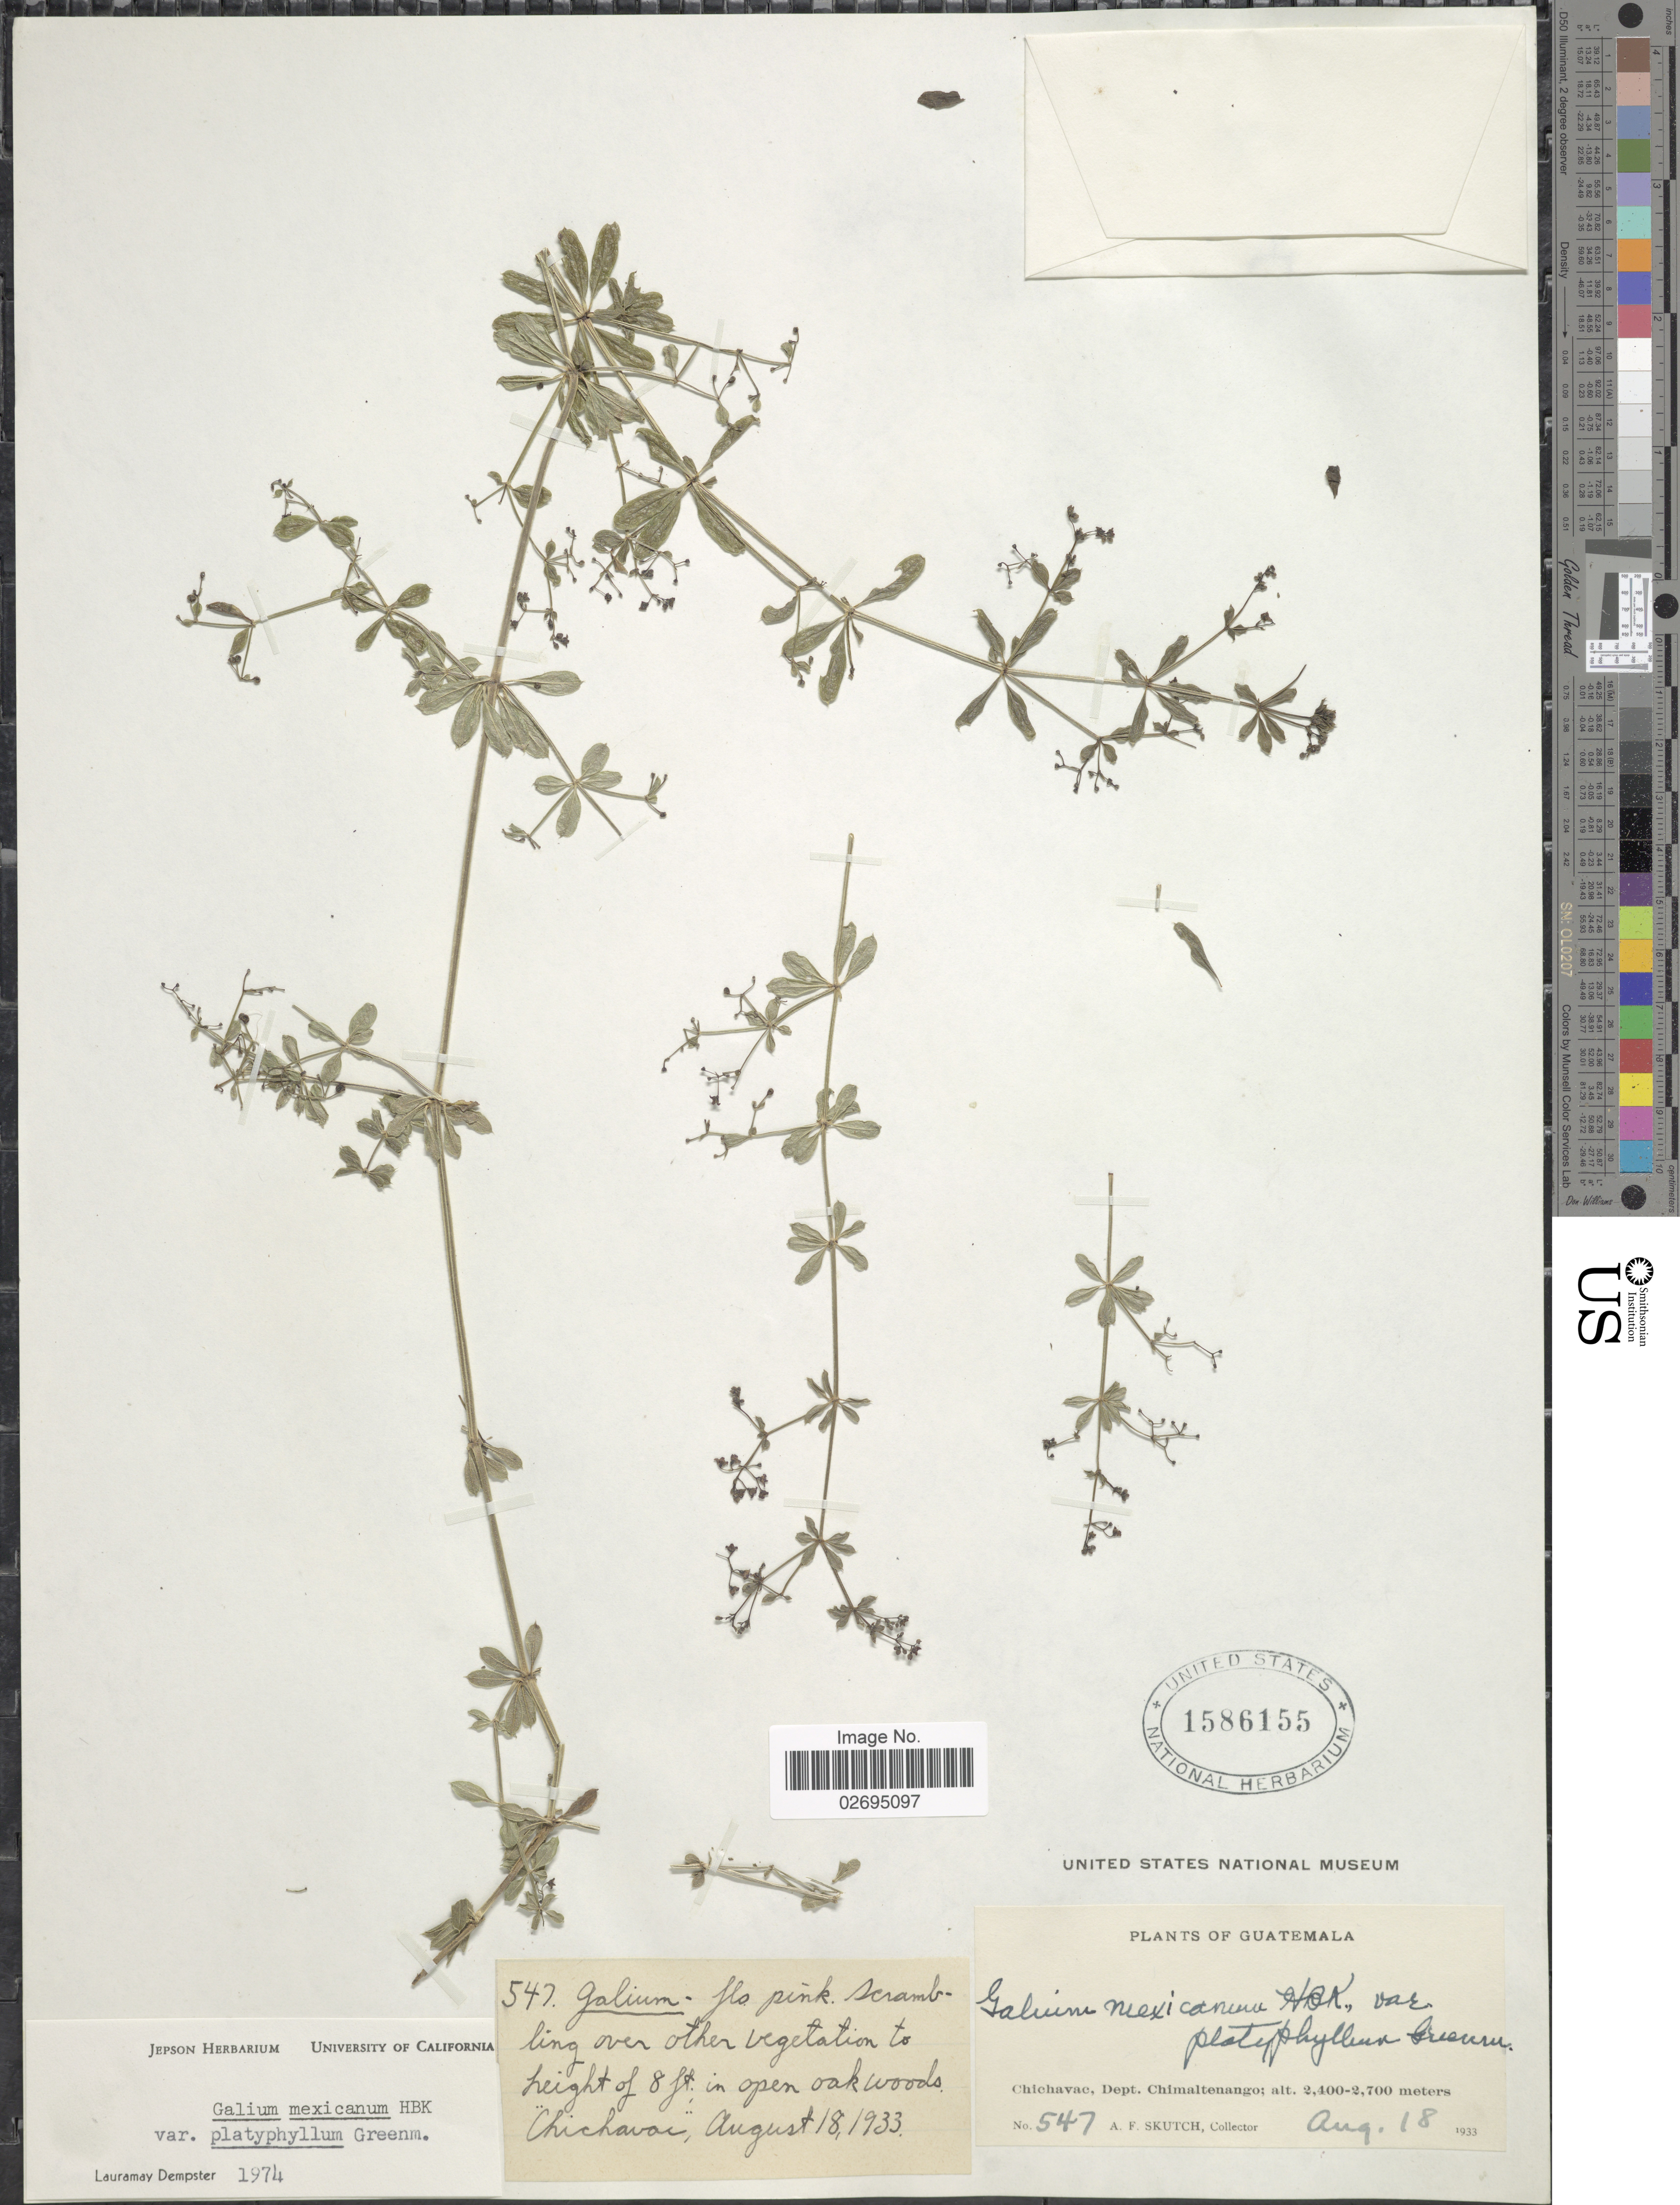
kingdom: Plantae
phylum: Tracheophyta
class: Magnoliopsida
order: Gentianales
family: Rubiaceae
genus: Galium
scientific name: Galium mexicanum var. platyphyllum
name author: Greenm.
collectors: A. F. Skutch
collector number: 547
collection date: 1933-08-18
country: Guatemala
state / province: Chimaltenango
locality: Chichavac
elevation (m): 2400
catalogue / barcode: US 1586155